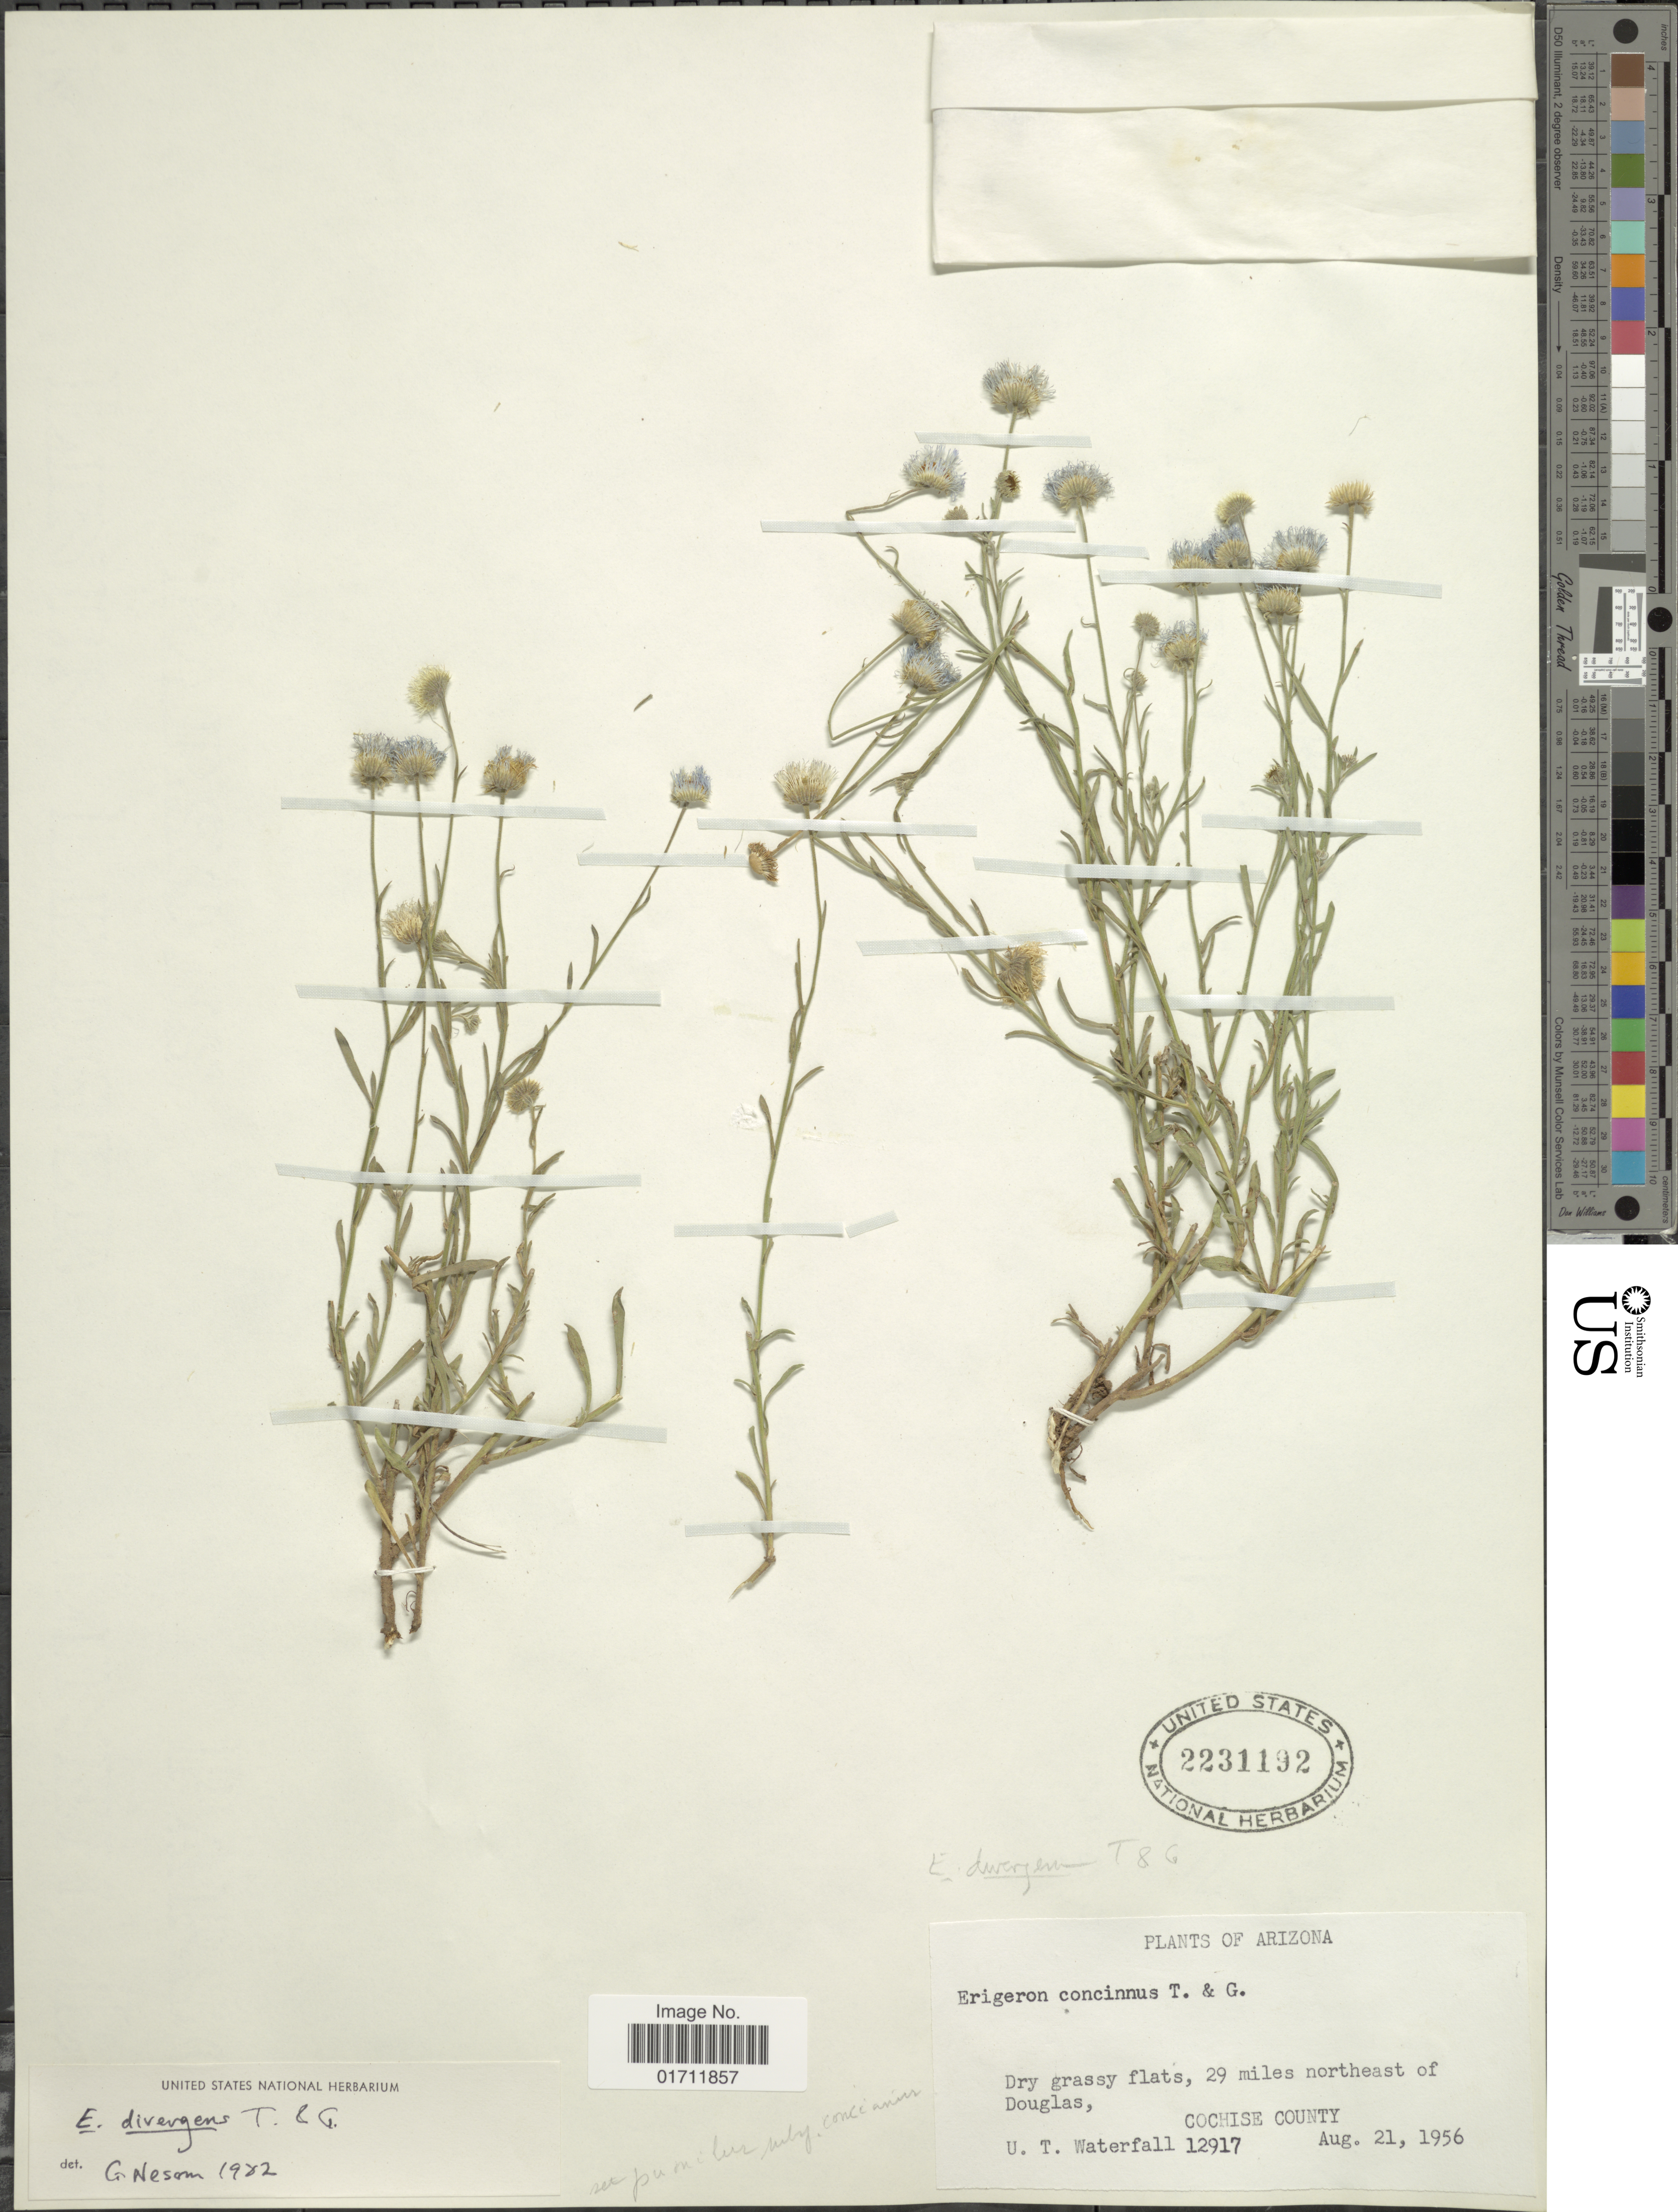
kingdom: Plantae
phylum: Tracheophyta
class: Magnoliopsida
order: Asterales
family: Asteraceae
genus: Erigeron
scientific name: Erigeron divergens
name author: Torr. & A. Gray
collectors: U. T. Waterfall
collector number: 12917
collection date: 1956-08-21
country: United States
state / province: Arizona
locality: Dry grassy flats, 29 miles northeast of Douglas, Cochise County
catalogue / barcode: US 2231192